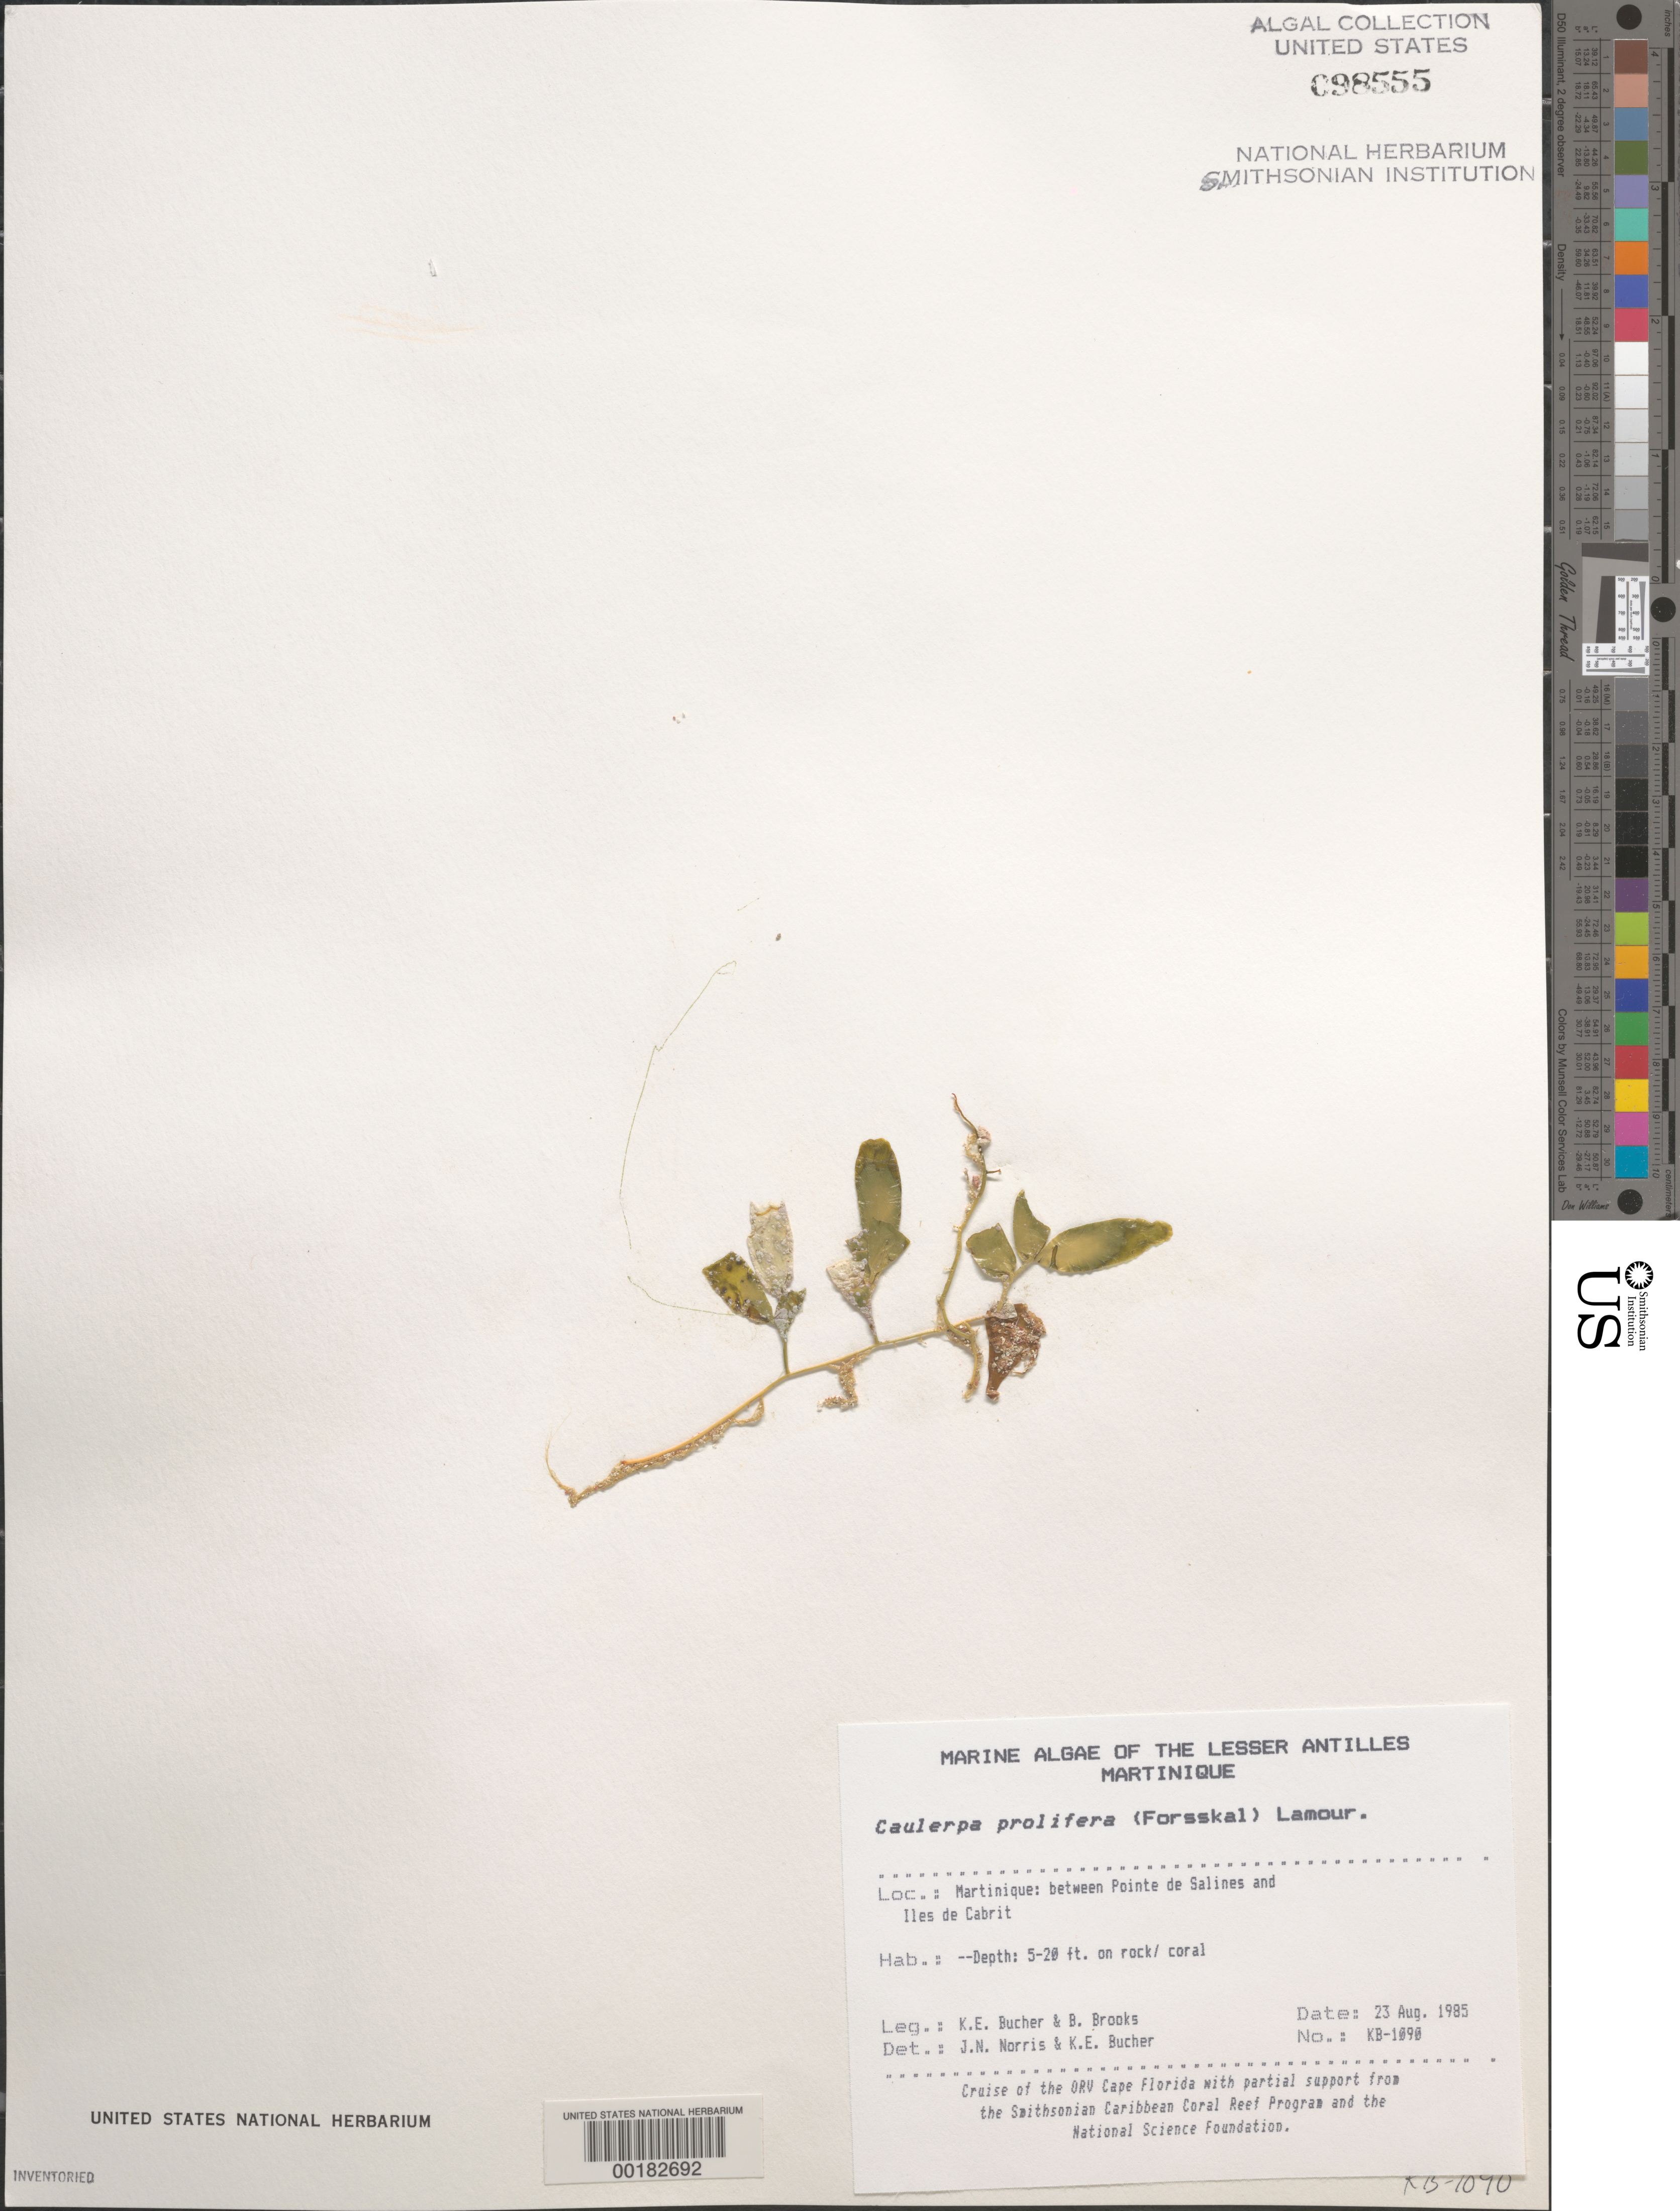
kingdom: Plantae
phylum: Chlorophyta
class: Ulvophyceae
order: Bryopsidales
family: Caulerpaceae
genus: Caulerpa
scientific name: Caulerpa prolifera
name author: (Forssk.) J.V.Lamouroux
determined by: Norris, J. N.; Bucher, K. E.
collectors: K. E. Bucher & B. Brooks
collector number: Kb-1090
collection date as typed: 23 Aug 1985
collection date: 1985-08-23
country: Martinique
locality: Between Pointe de Salines and Iles de Cabrit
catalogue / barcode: US 98555